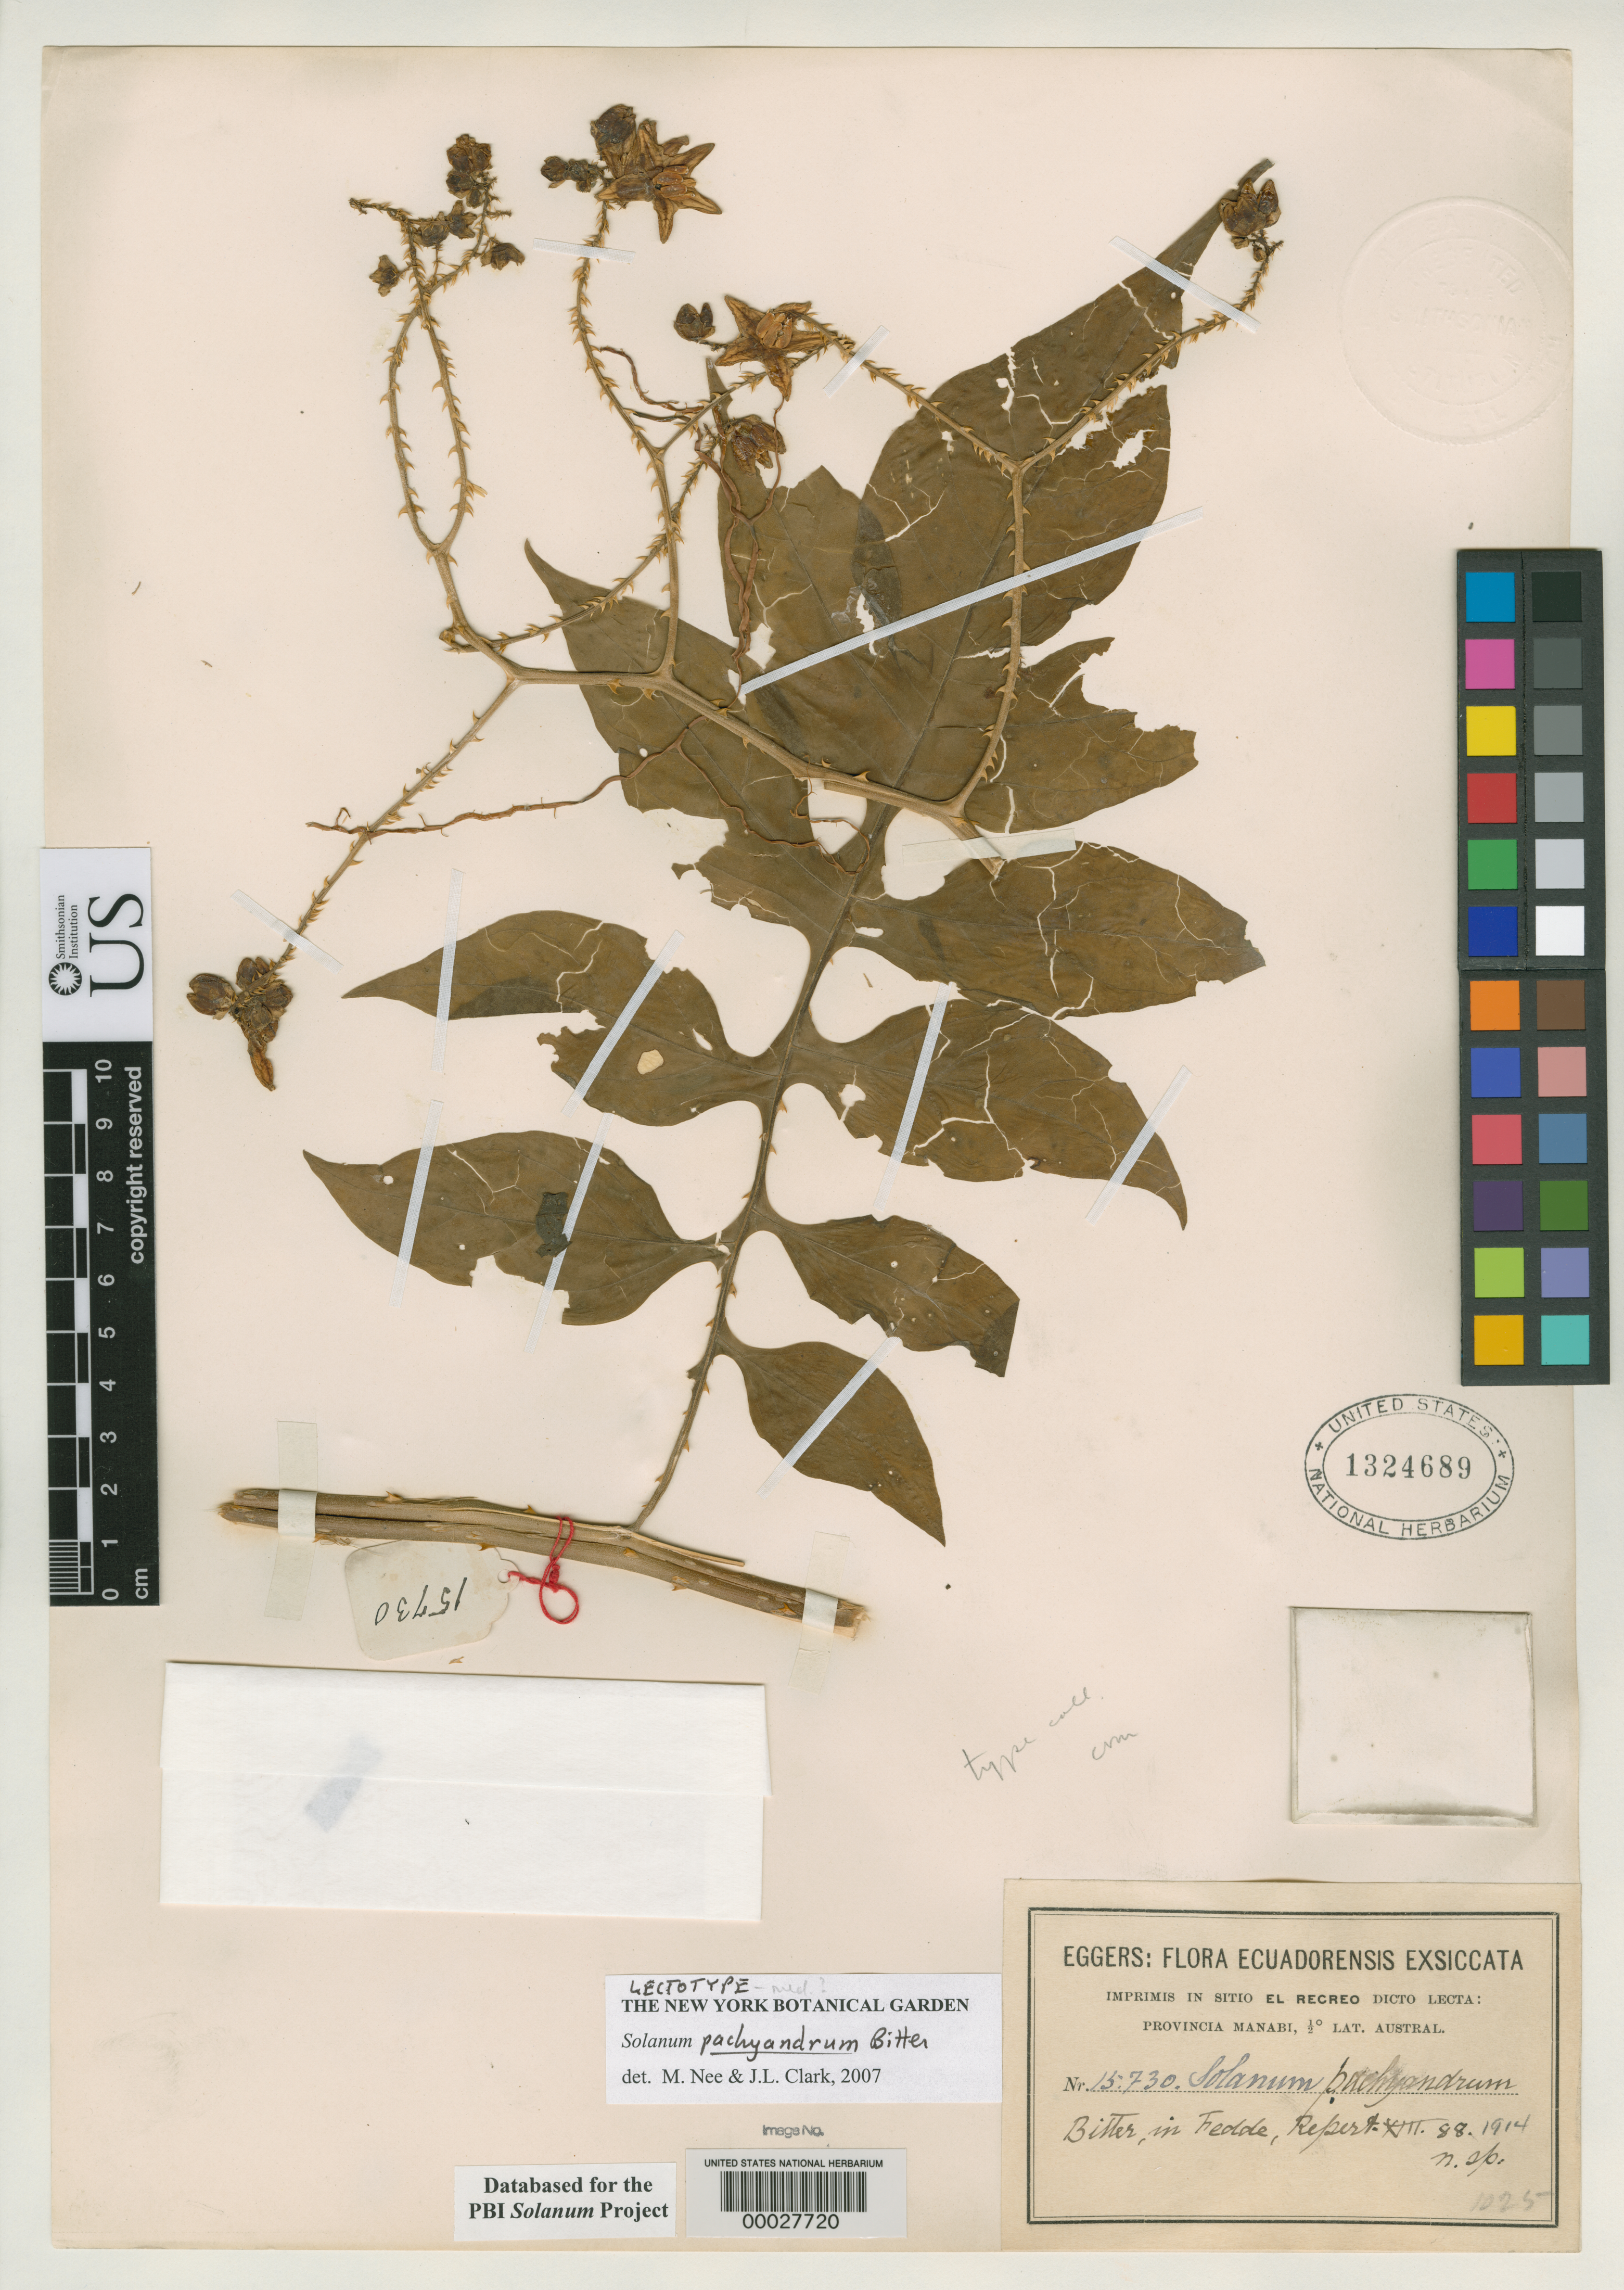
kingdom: Plantae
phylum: Tracheophyta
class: Magnoliopsida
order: Solanales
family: Solanaceae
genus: Solanum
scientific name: Solanum pachyandrum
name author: Bitter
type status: Isotype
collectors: H. F. A. von Eggers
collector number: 15730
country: Ecuador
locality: El Keereo.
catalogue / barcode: US 1324689